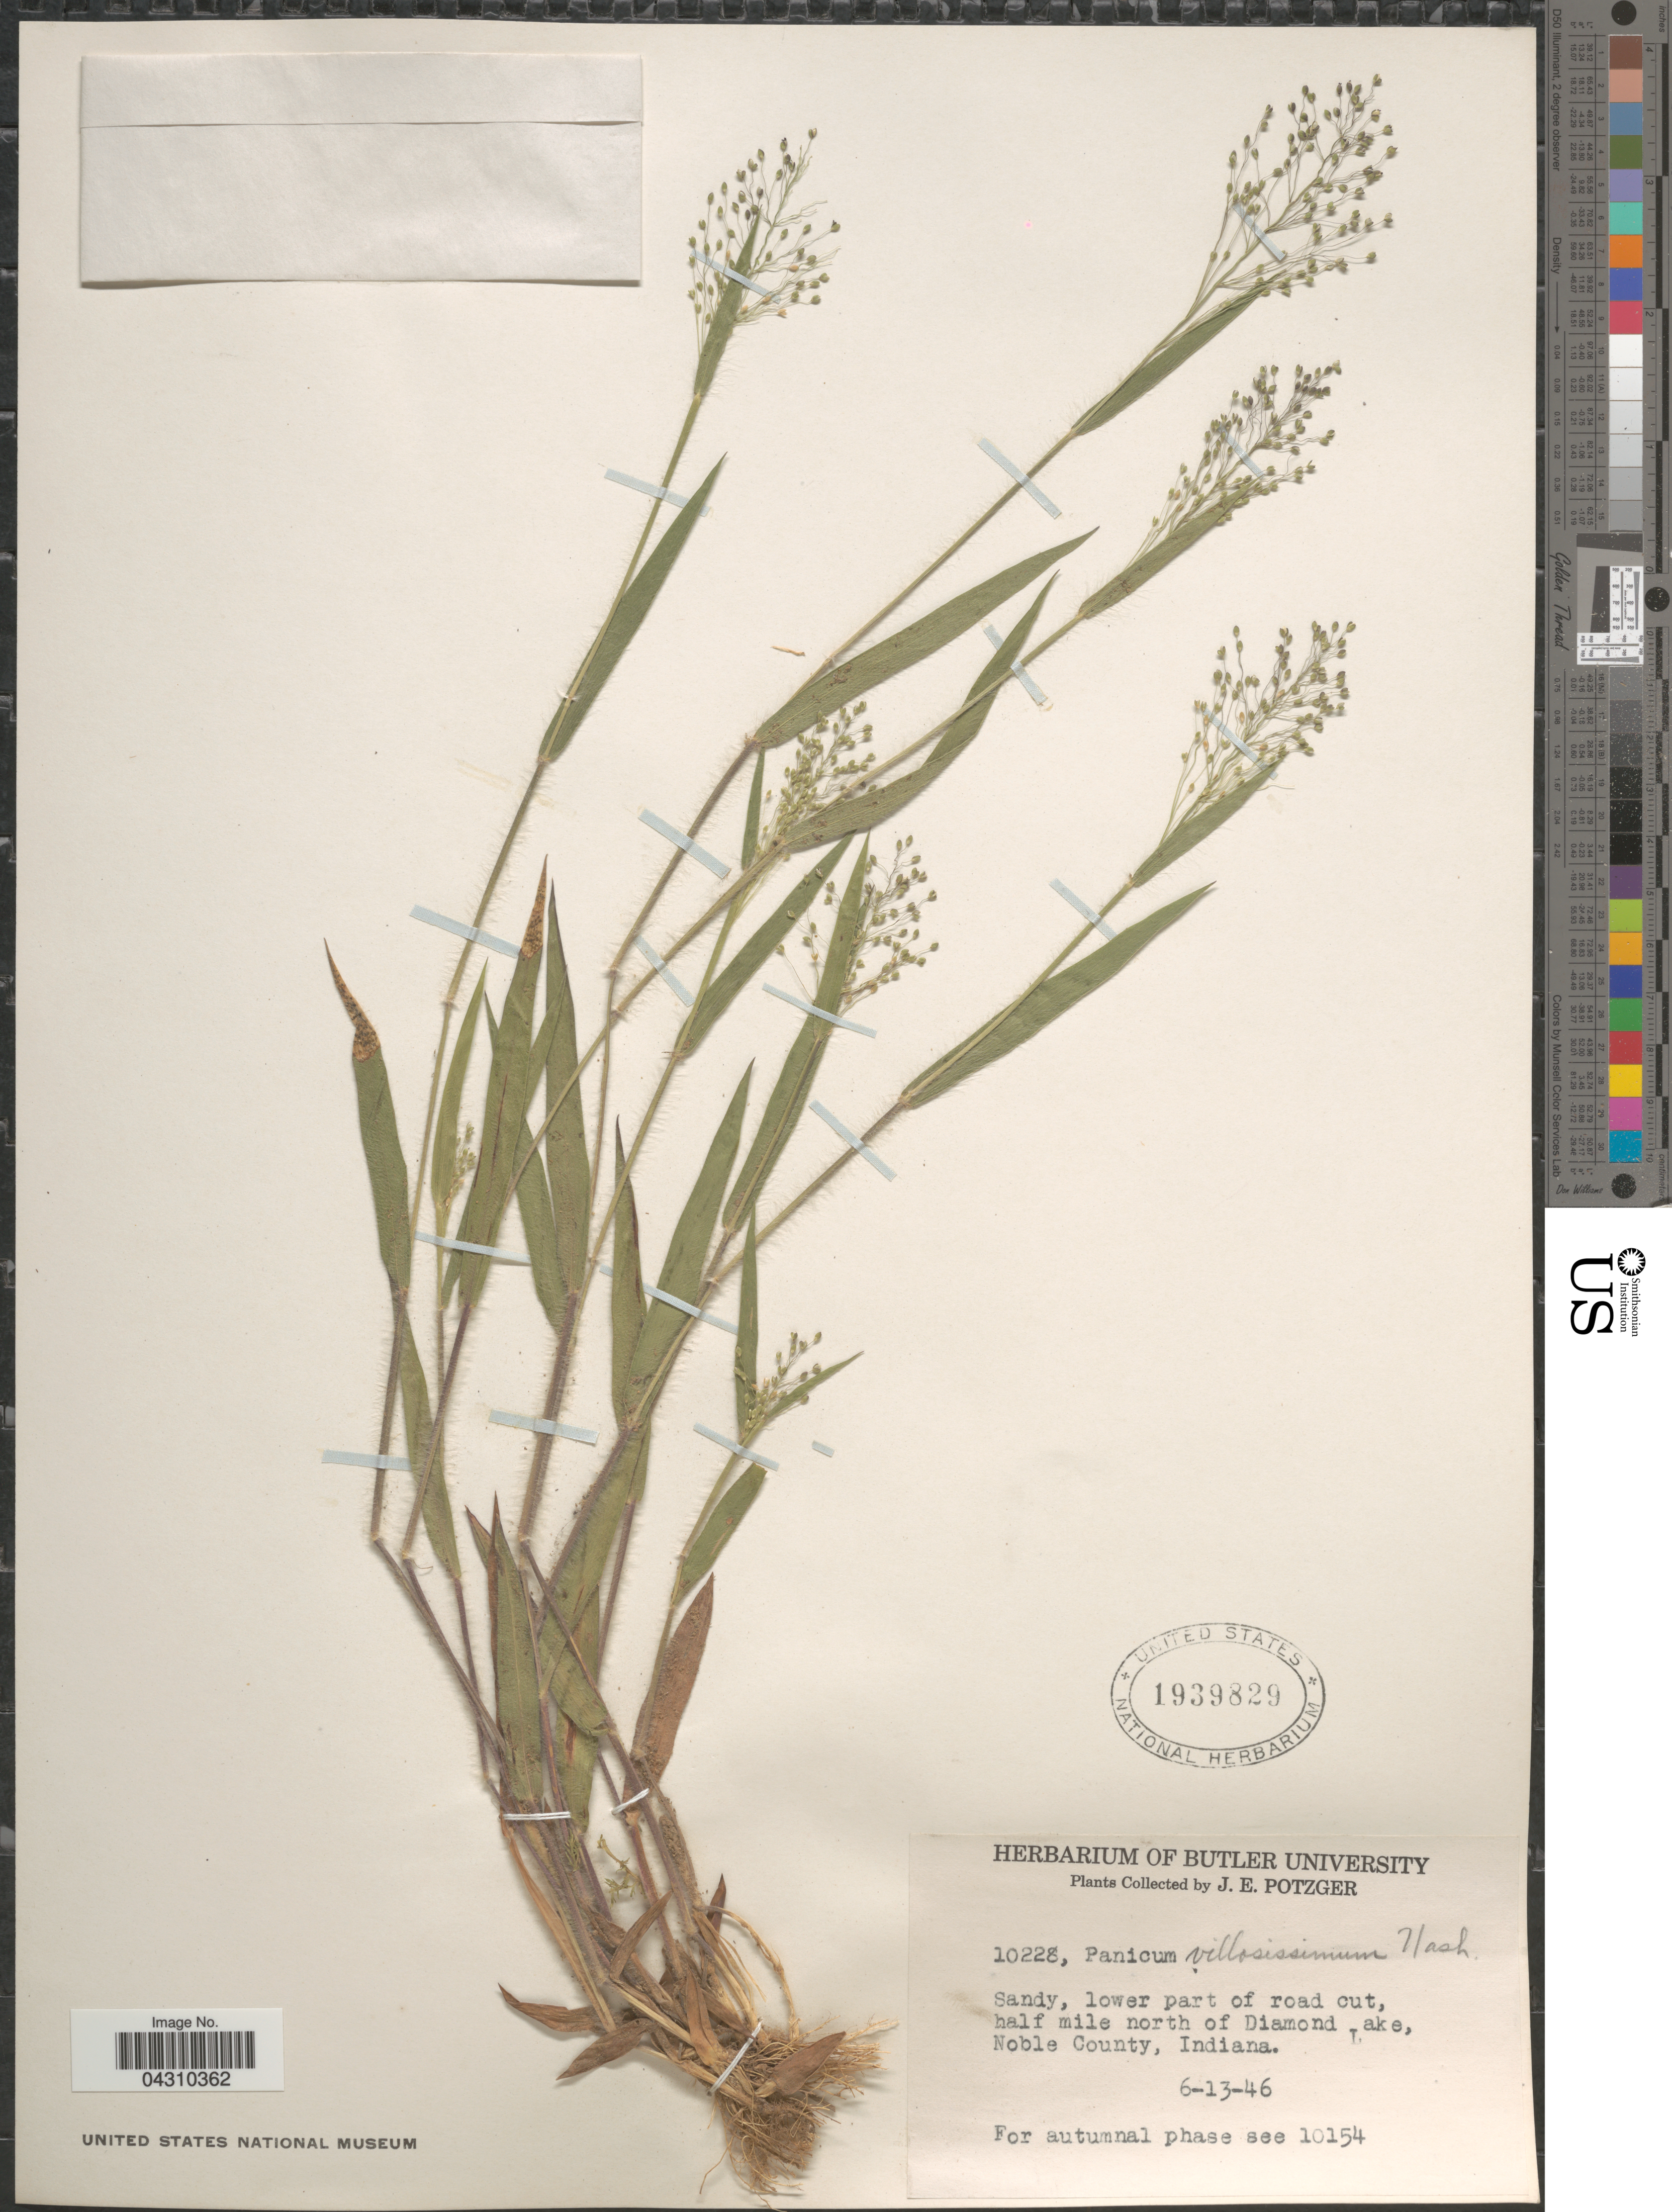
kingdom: Plantae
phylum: Tracheophyta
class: Liliopsida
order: Poales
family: Poaceae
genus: Dichanthelium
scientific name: Dichanthelium acuminatum var. acuminatum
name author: (Sw.) Gould & C.A. Clark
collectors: J. Potzger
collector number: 10228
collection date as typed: Transcribed d/m/y: 13/6/46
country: United States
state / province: Indiana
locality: Sandy, lower part of road cut, half mile north of Diamond Lake, Noble County.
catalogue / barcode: US 1939829